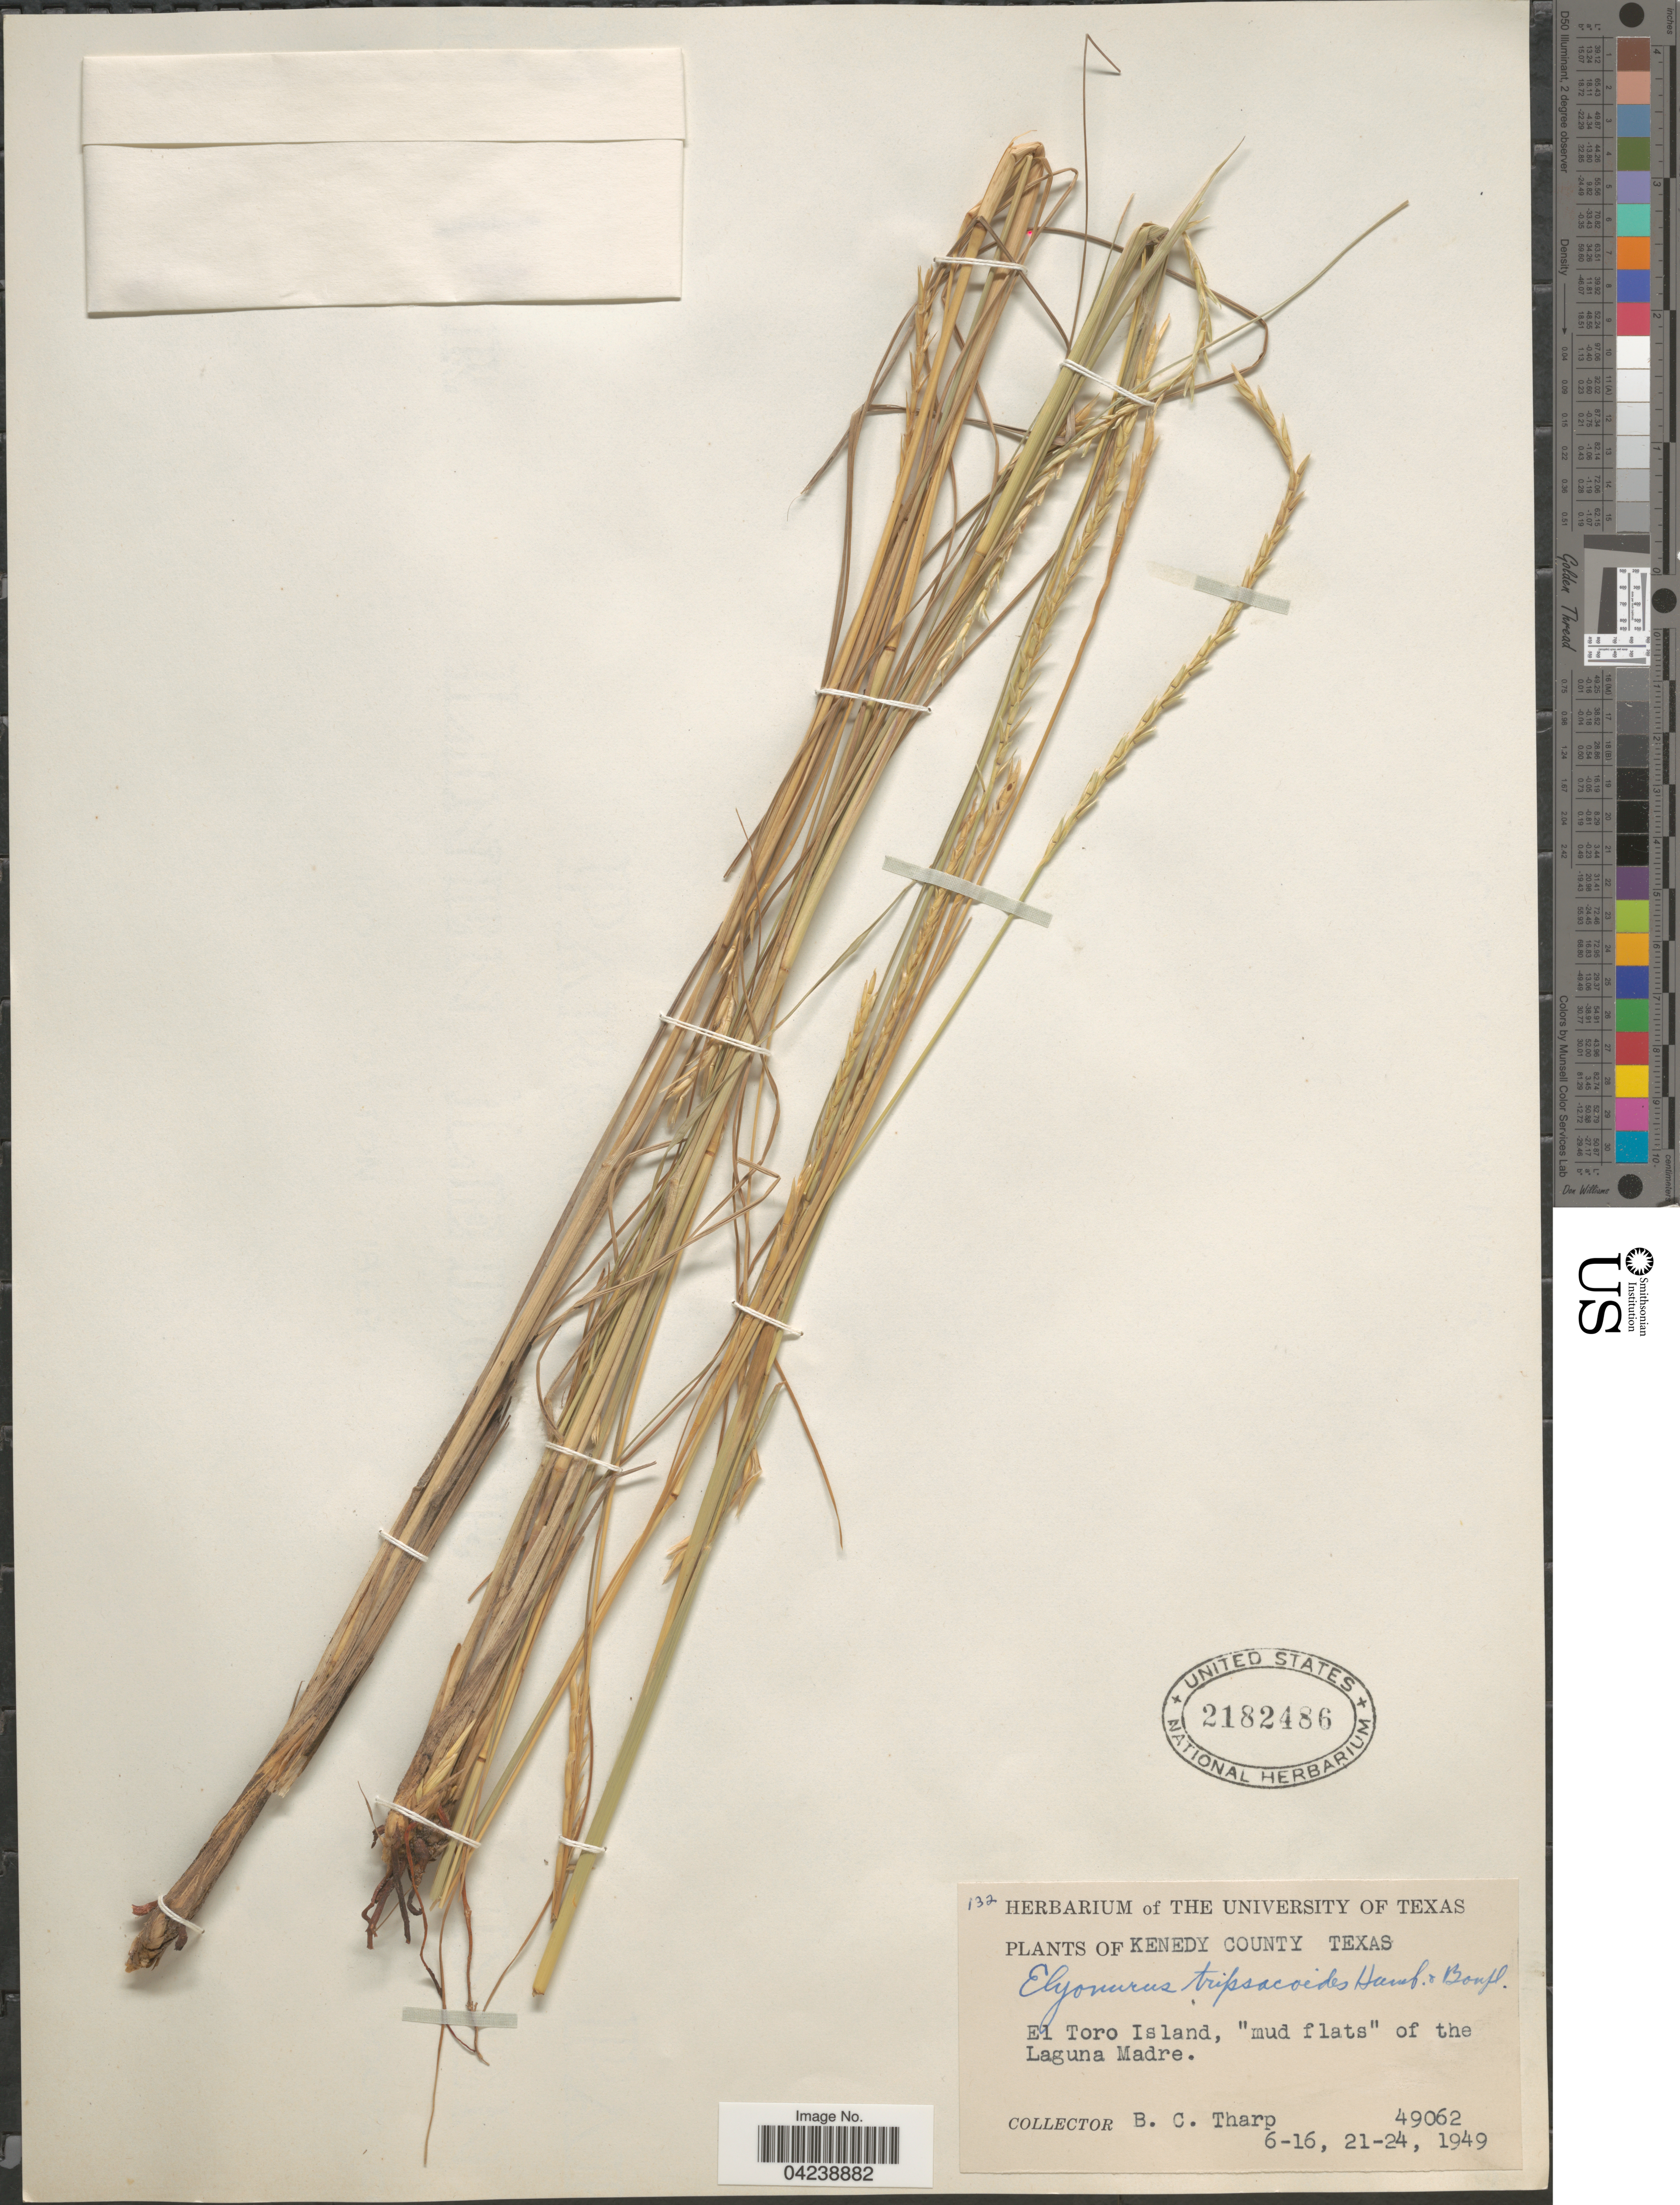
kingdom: Plantae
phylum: Tracheophyta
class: Liliopsida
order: Poales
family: Poaceae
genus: Elionurus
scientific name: Elionurus tripsacoides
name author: Humb. & Bonpl. ex Willd.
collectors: B. C. Tharp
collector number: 49062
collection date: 1949-06-16/1949-06-24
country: United States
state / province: Texas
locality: Kenedy County. El Toro Island, "mud flats" of the Laguna Madre.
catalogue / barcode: US 2182486